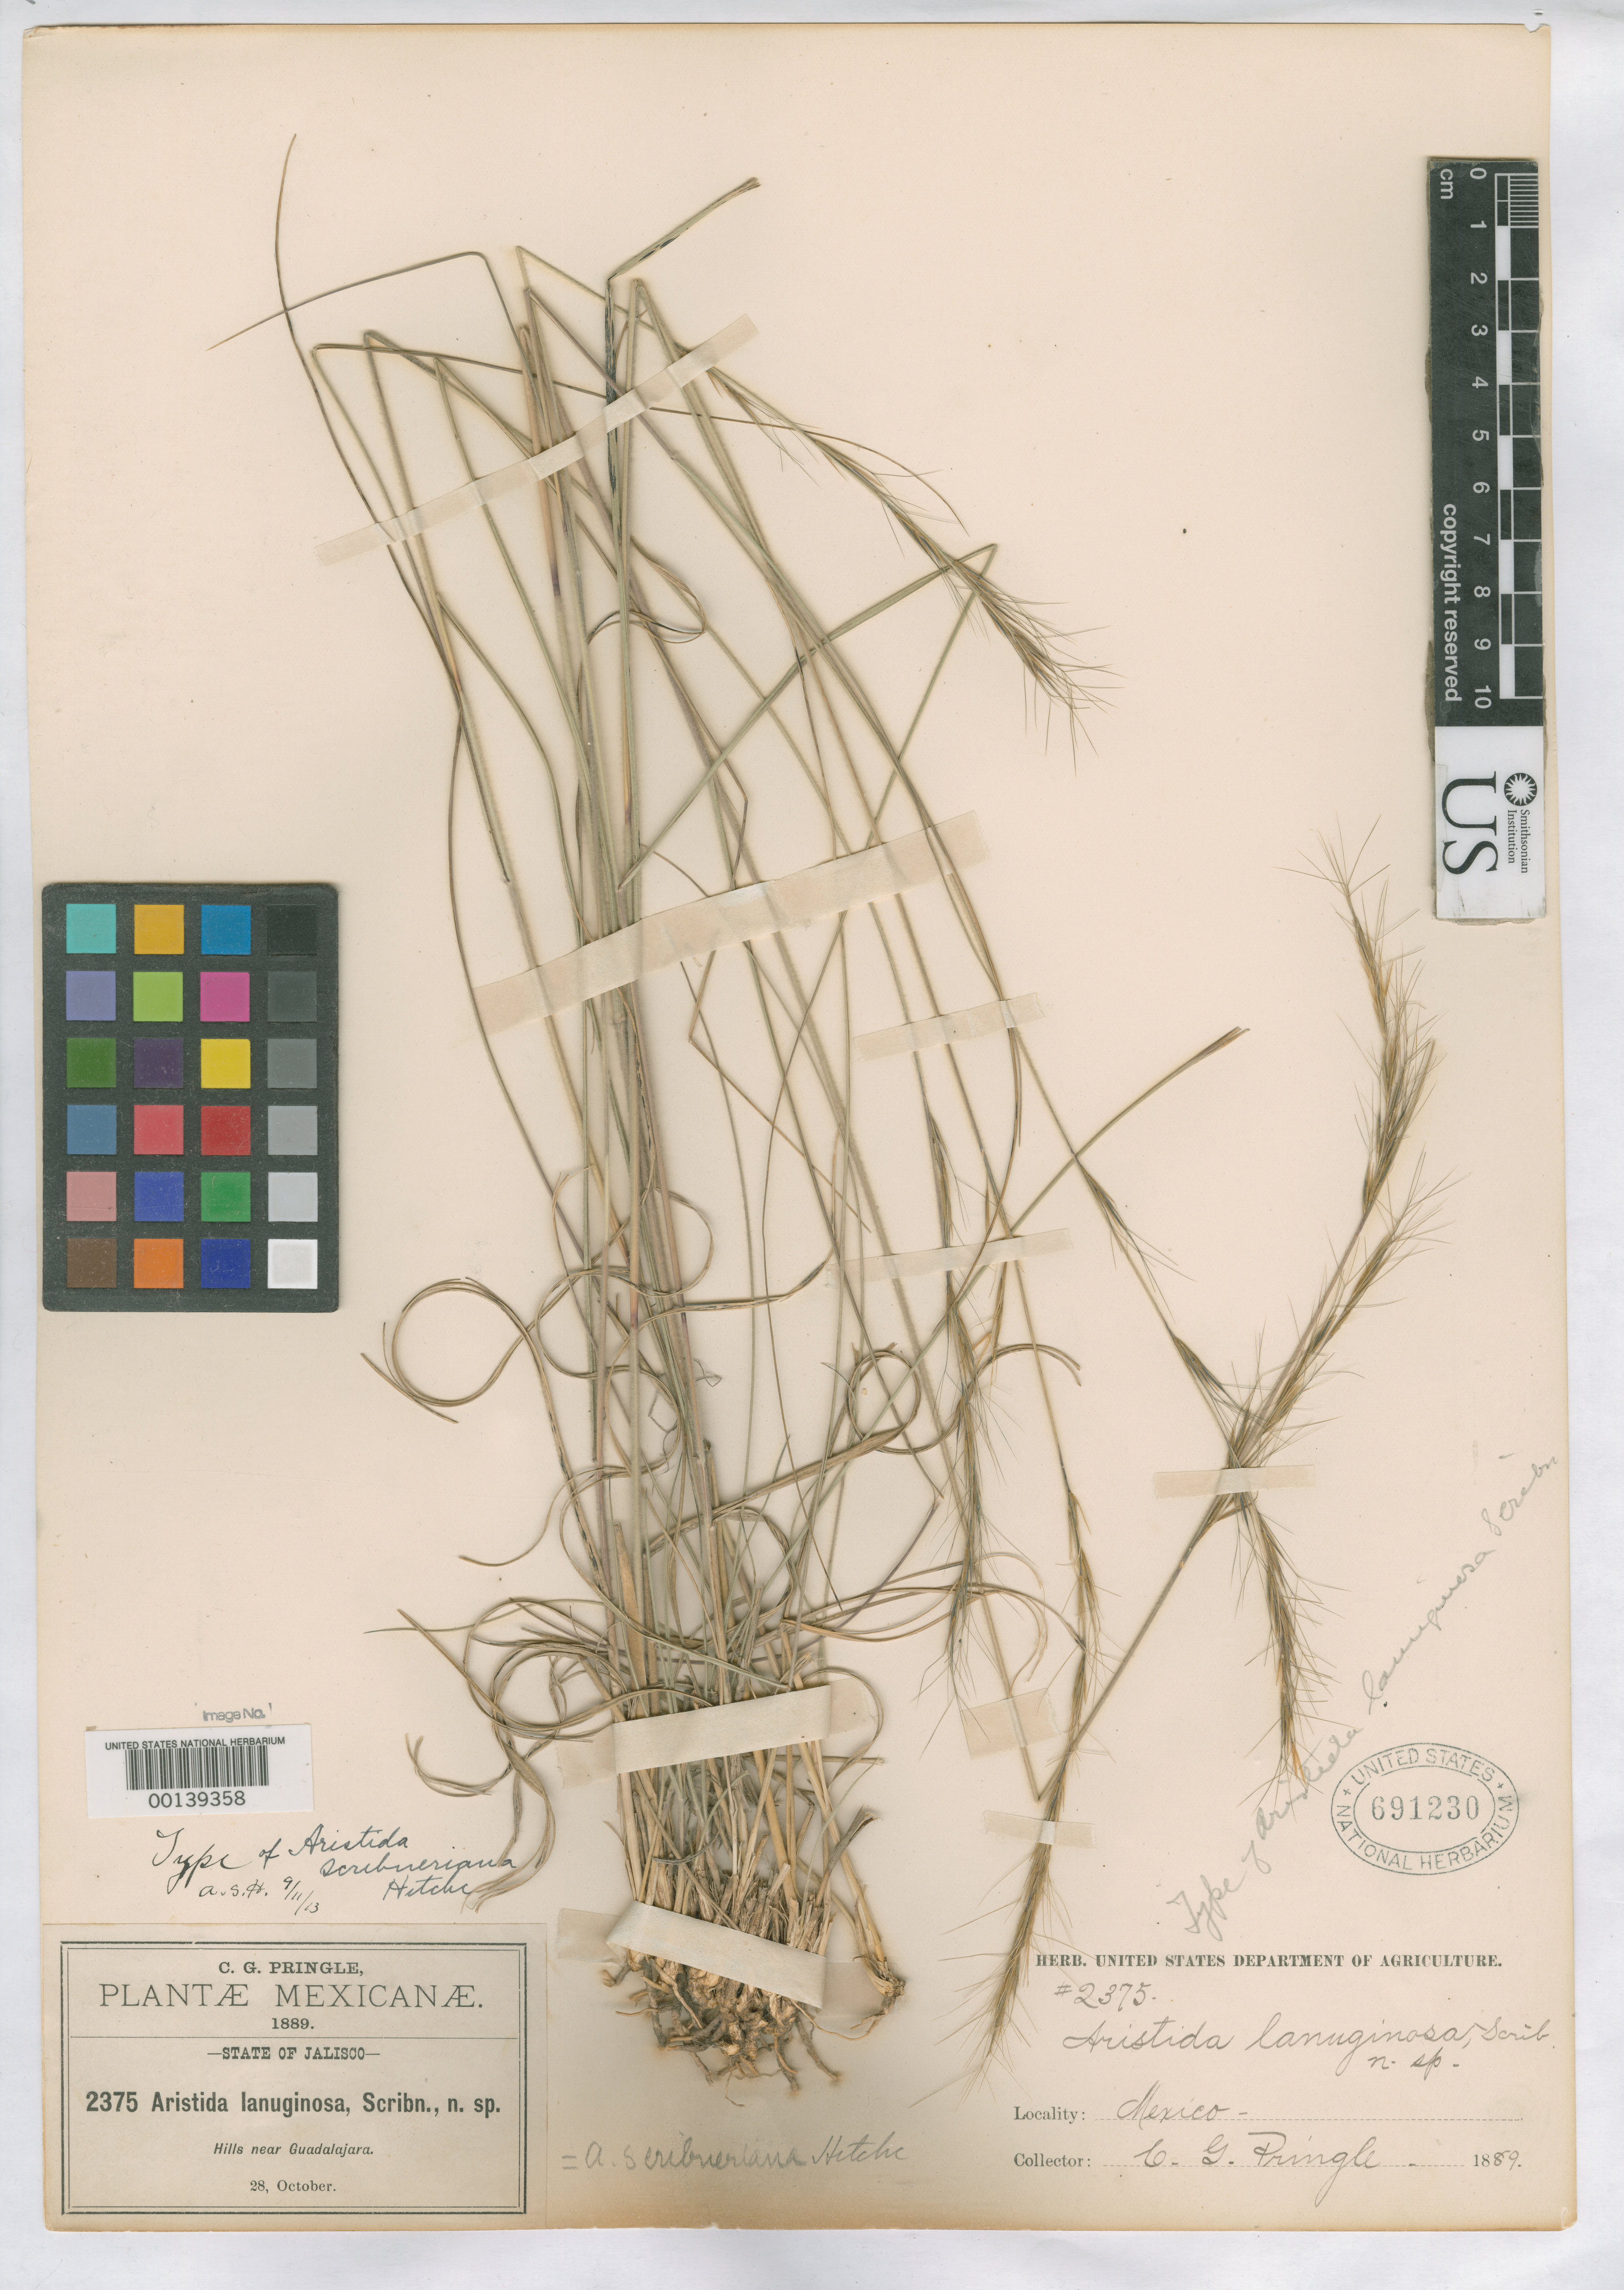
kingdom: Plantae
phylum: Tracheophyta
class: Liliopsida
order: Poales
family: Poaceae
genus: Aristida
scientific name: Aristida lanuginosa Scribn. ex Hitchc., nom. illeg.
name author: Scribn. ex Hitchc.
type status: Holotype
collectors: C. G. Pringle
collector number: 2375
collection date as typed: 28 Oct 1889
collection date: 1889-10-28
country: Mexico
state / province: Jalisco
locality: Guadalajara.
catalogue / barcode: US 691230